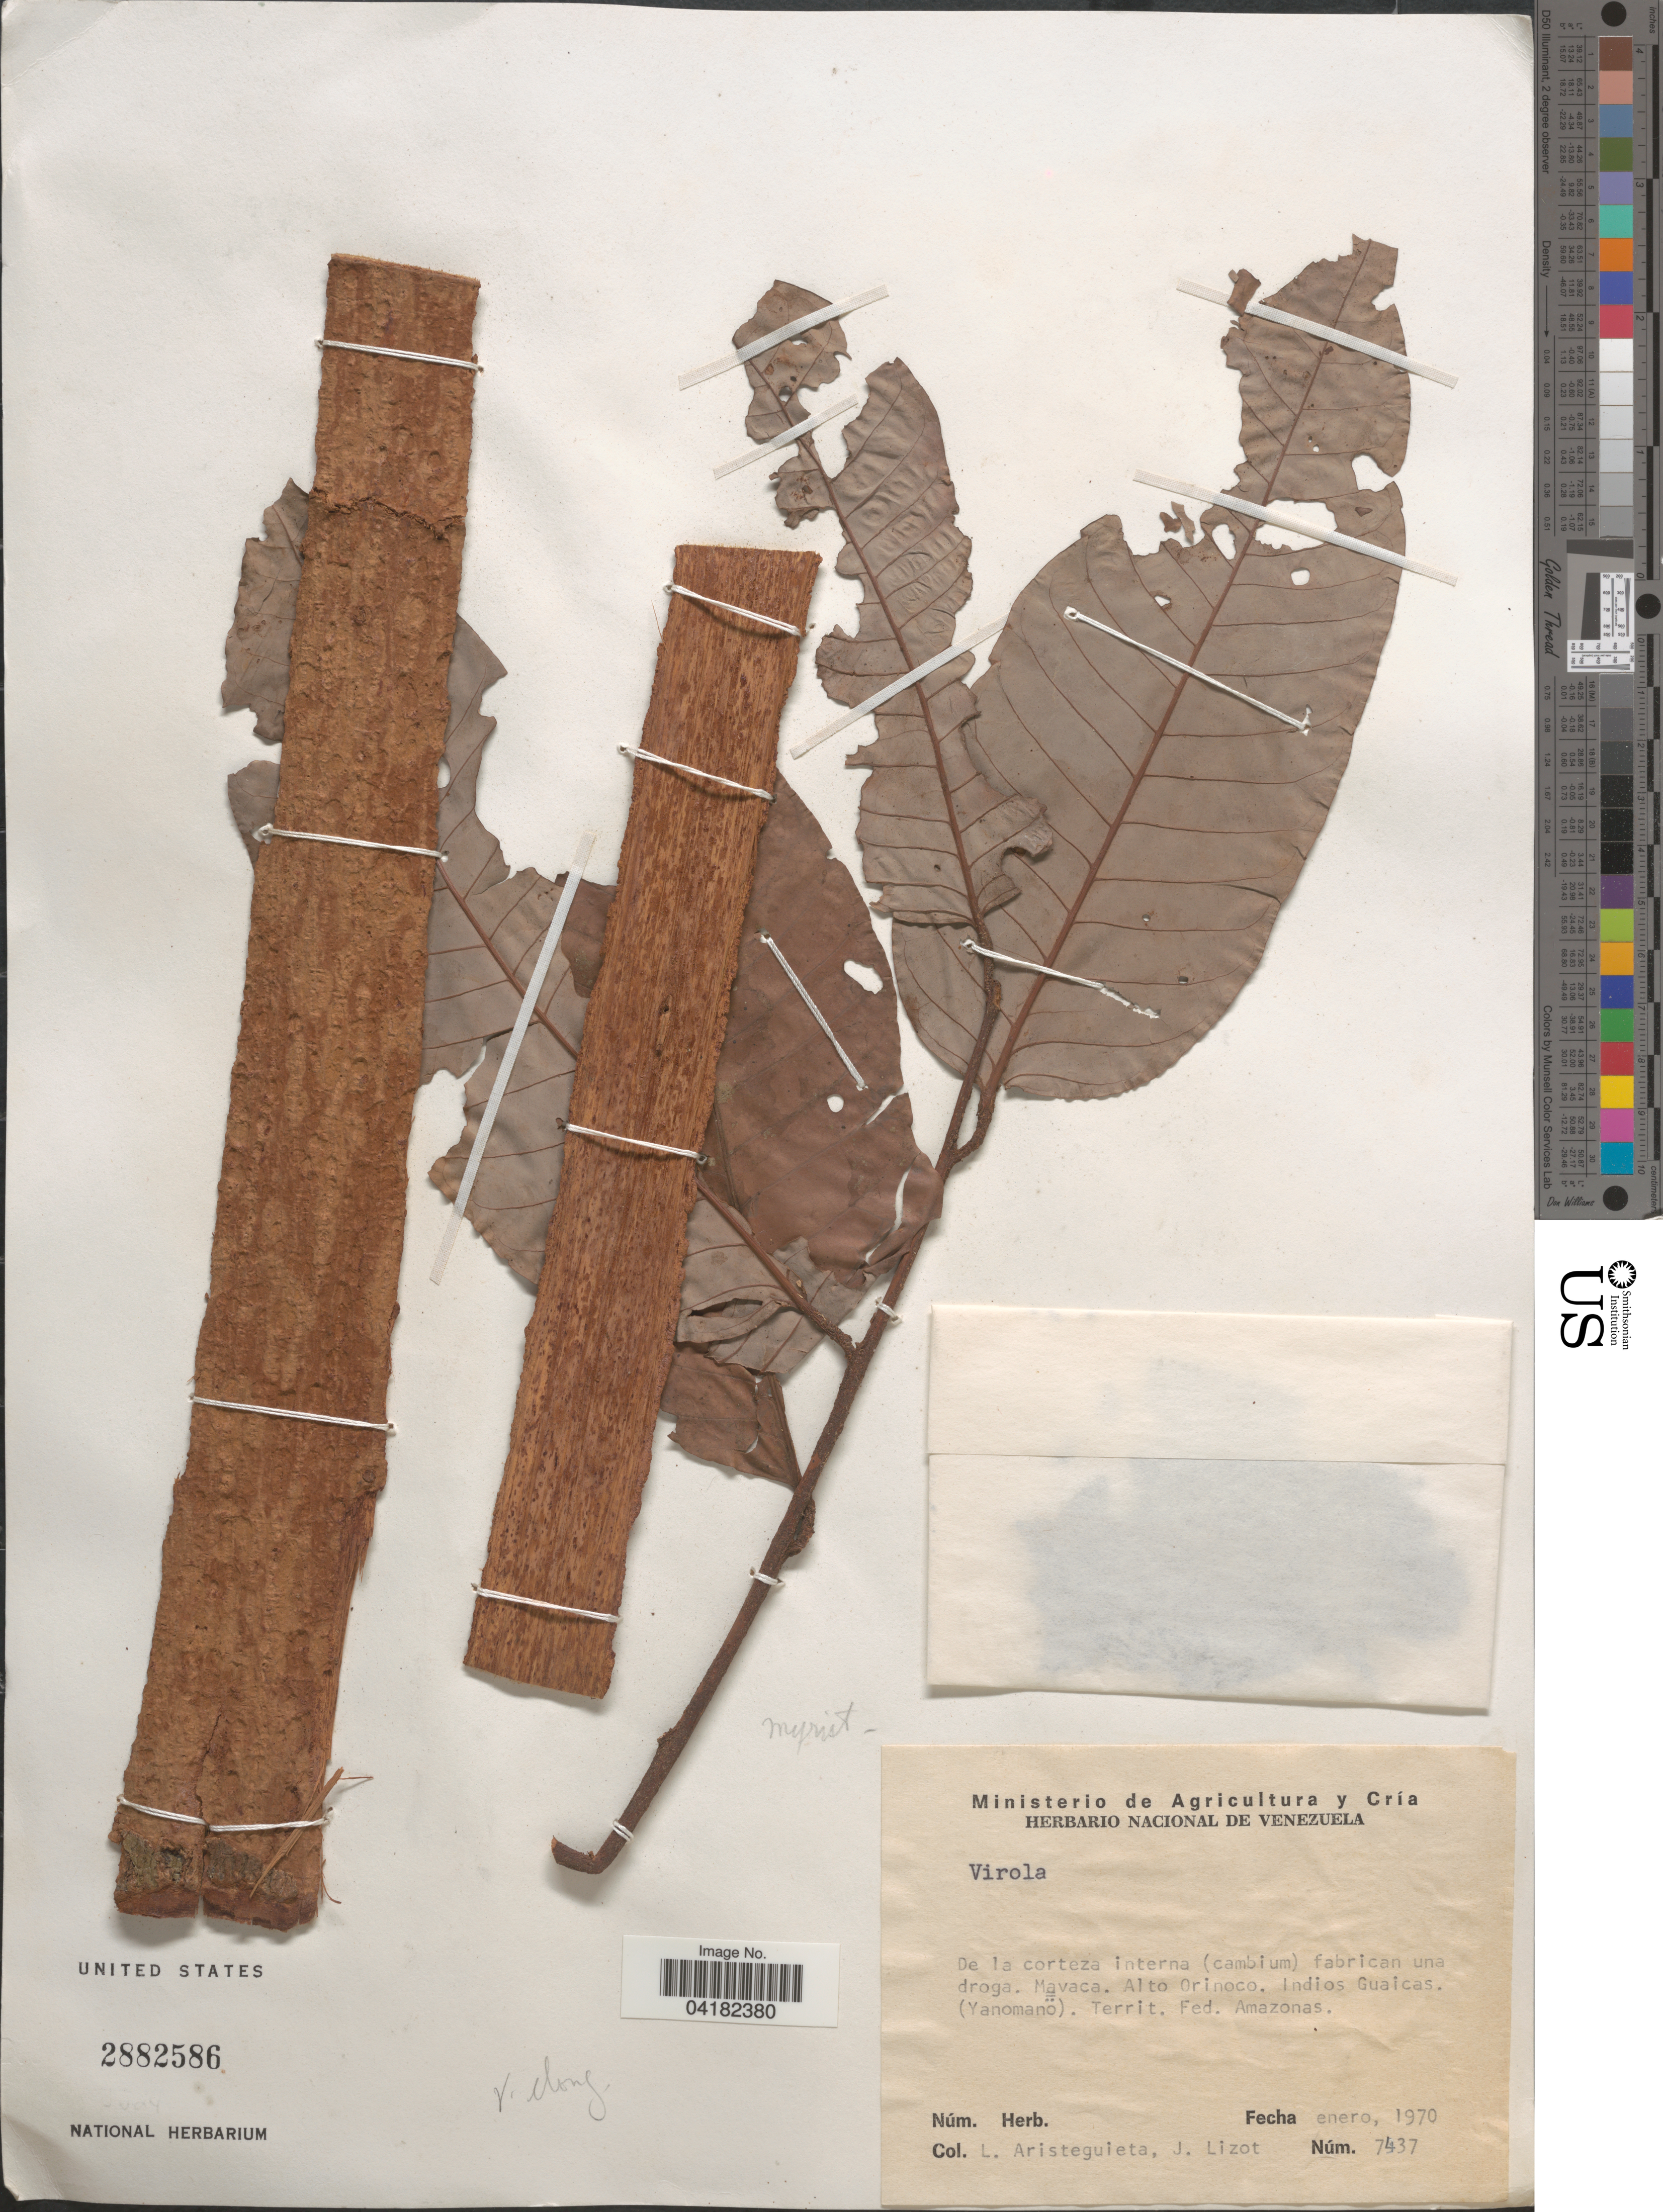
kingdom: Plantae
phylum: Tracheophyta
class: Magnoliopsida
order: Magnoliales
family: Myristicaceae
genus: Virola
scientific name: Virola sp.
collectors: L. Aristeguieta & J. Lizot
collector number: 7437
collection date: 1970-01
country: Venezuela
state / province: Amazonas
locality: Mavaca. Alto Orinoco. Indios Guaicas. (Yanomanö). Territ. Fed. Amazonas.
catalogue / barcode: US 2882586